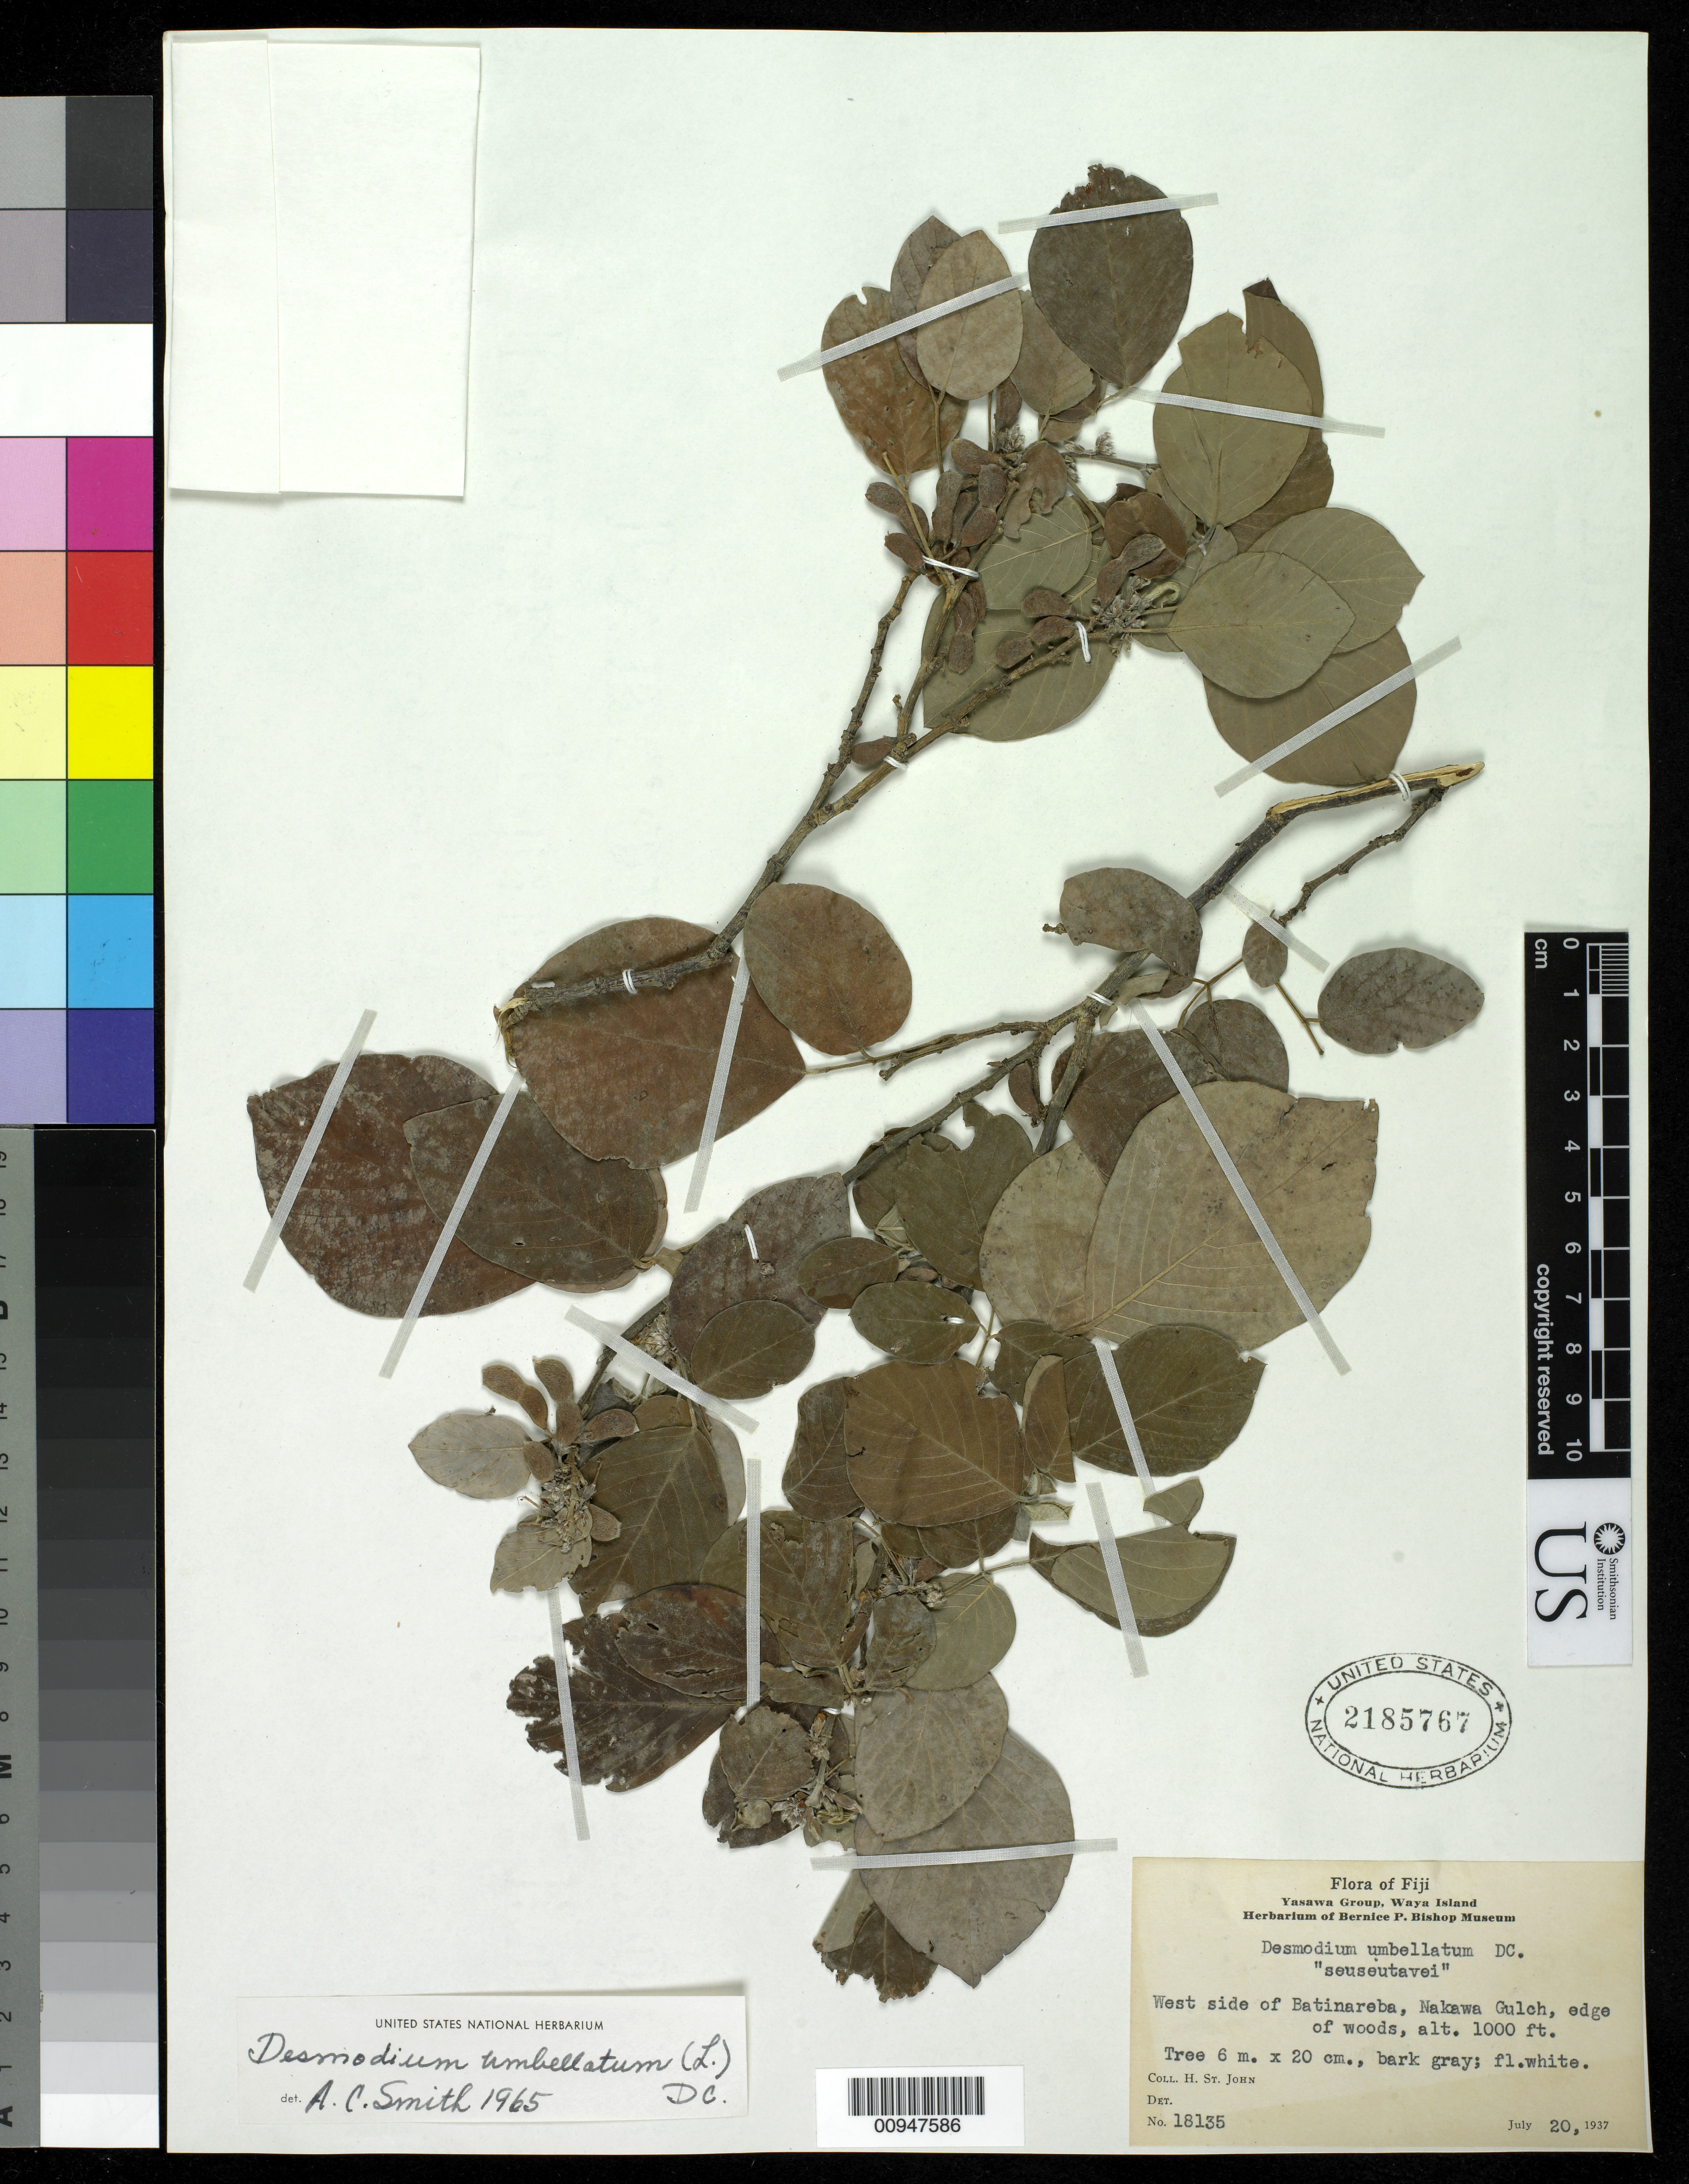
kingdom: Plantae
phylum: Tracheophyta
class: Magnoliopsida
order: Fabales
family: Fabaceae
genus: Dendrolobium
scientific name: Dendrolobium umbellatum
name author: (L.) Benth.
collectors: H. St. John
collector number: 18135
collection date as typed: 20 Jul 1937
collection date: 1937-07-20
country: Fiji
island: Waya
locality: West Side of Batinareba, Nakawa Gulch, edge of woods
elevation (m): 305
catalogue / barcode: US 2185767